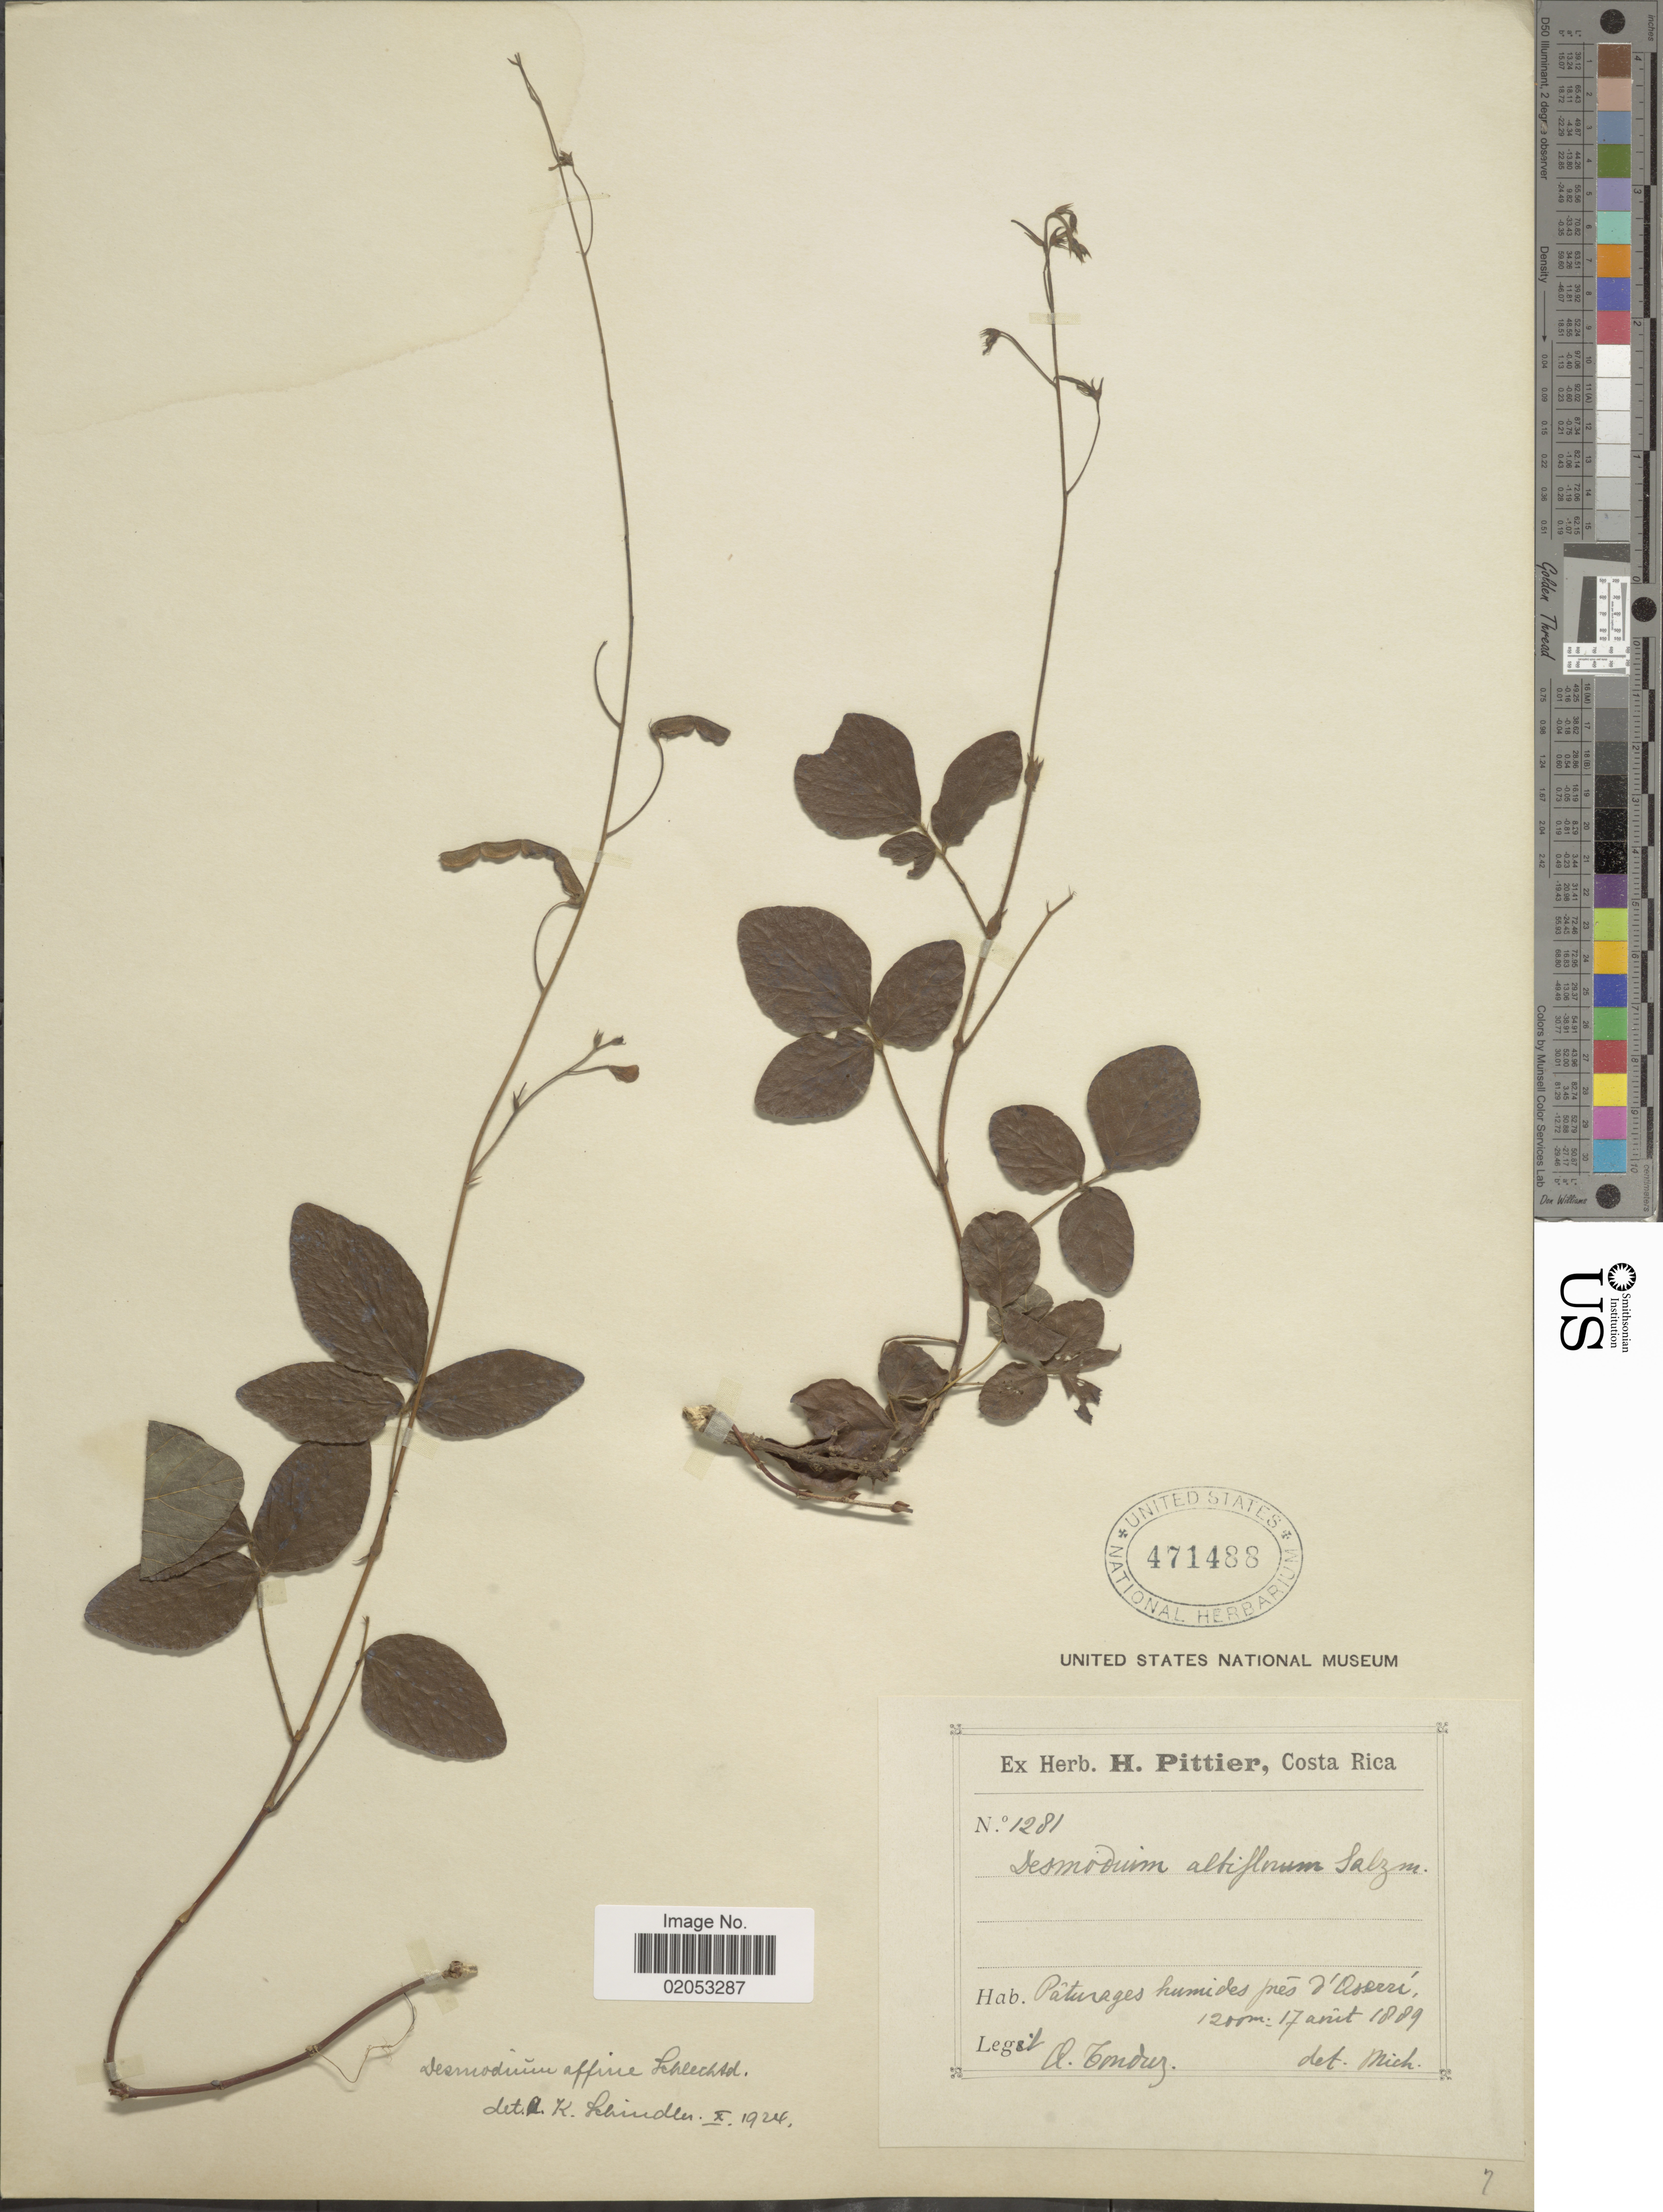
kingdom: Plantae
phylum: Tracheophyta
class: Magnoliopsida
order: Fabales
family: Fabaceae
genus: Desmodium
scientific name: Desmodium affine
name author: Schltdl.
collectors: A. Tonduz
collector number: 1281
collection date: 1889-08-17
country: Costa Rica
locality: Paturages humides pres d'Aserri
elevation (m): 1200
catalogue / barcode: US 471488